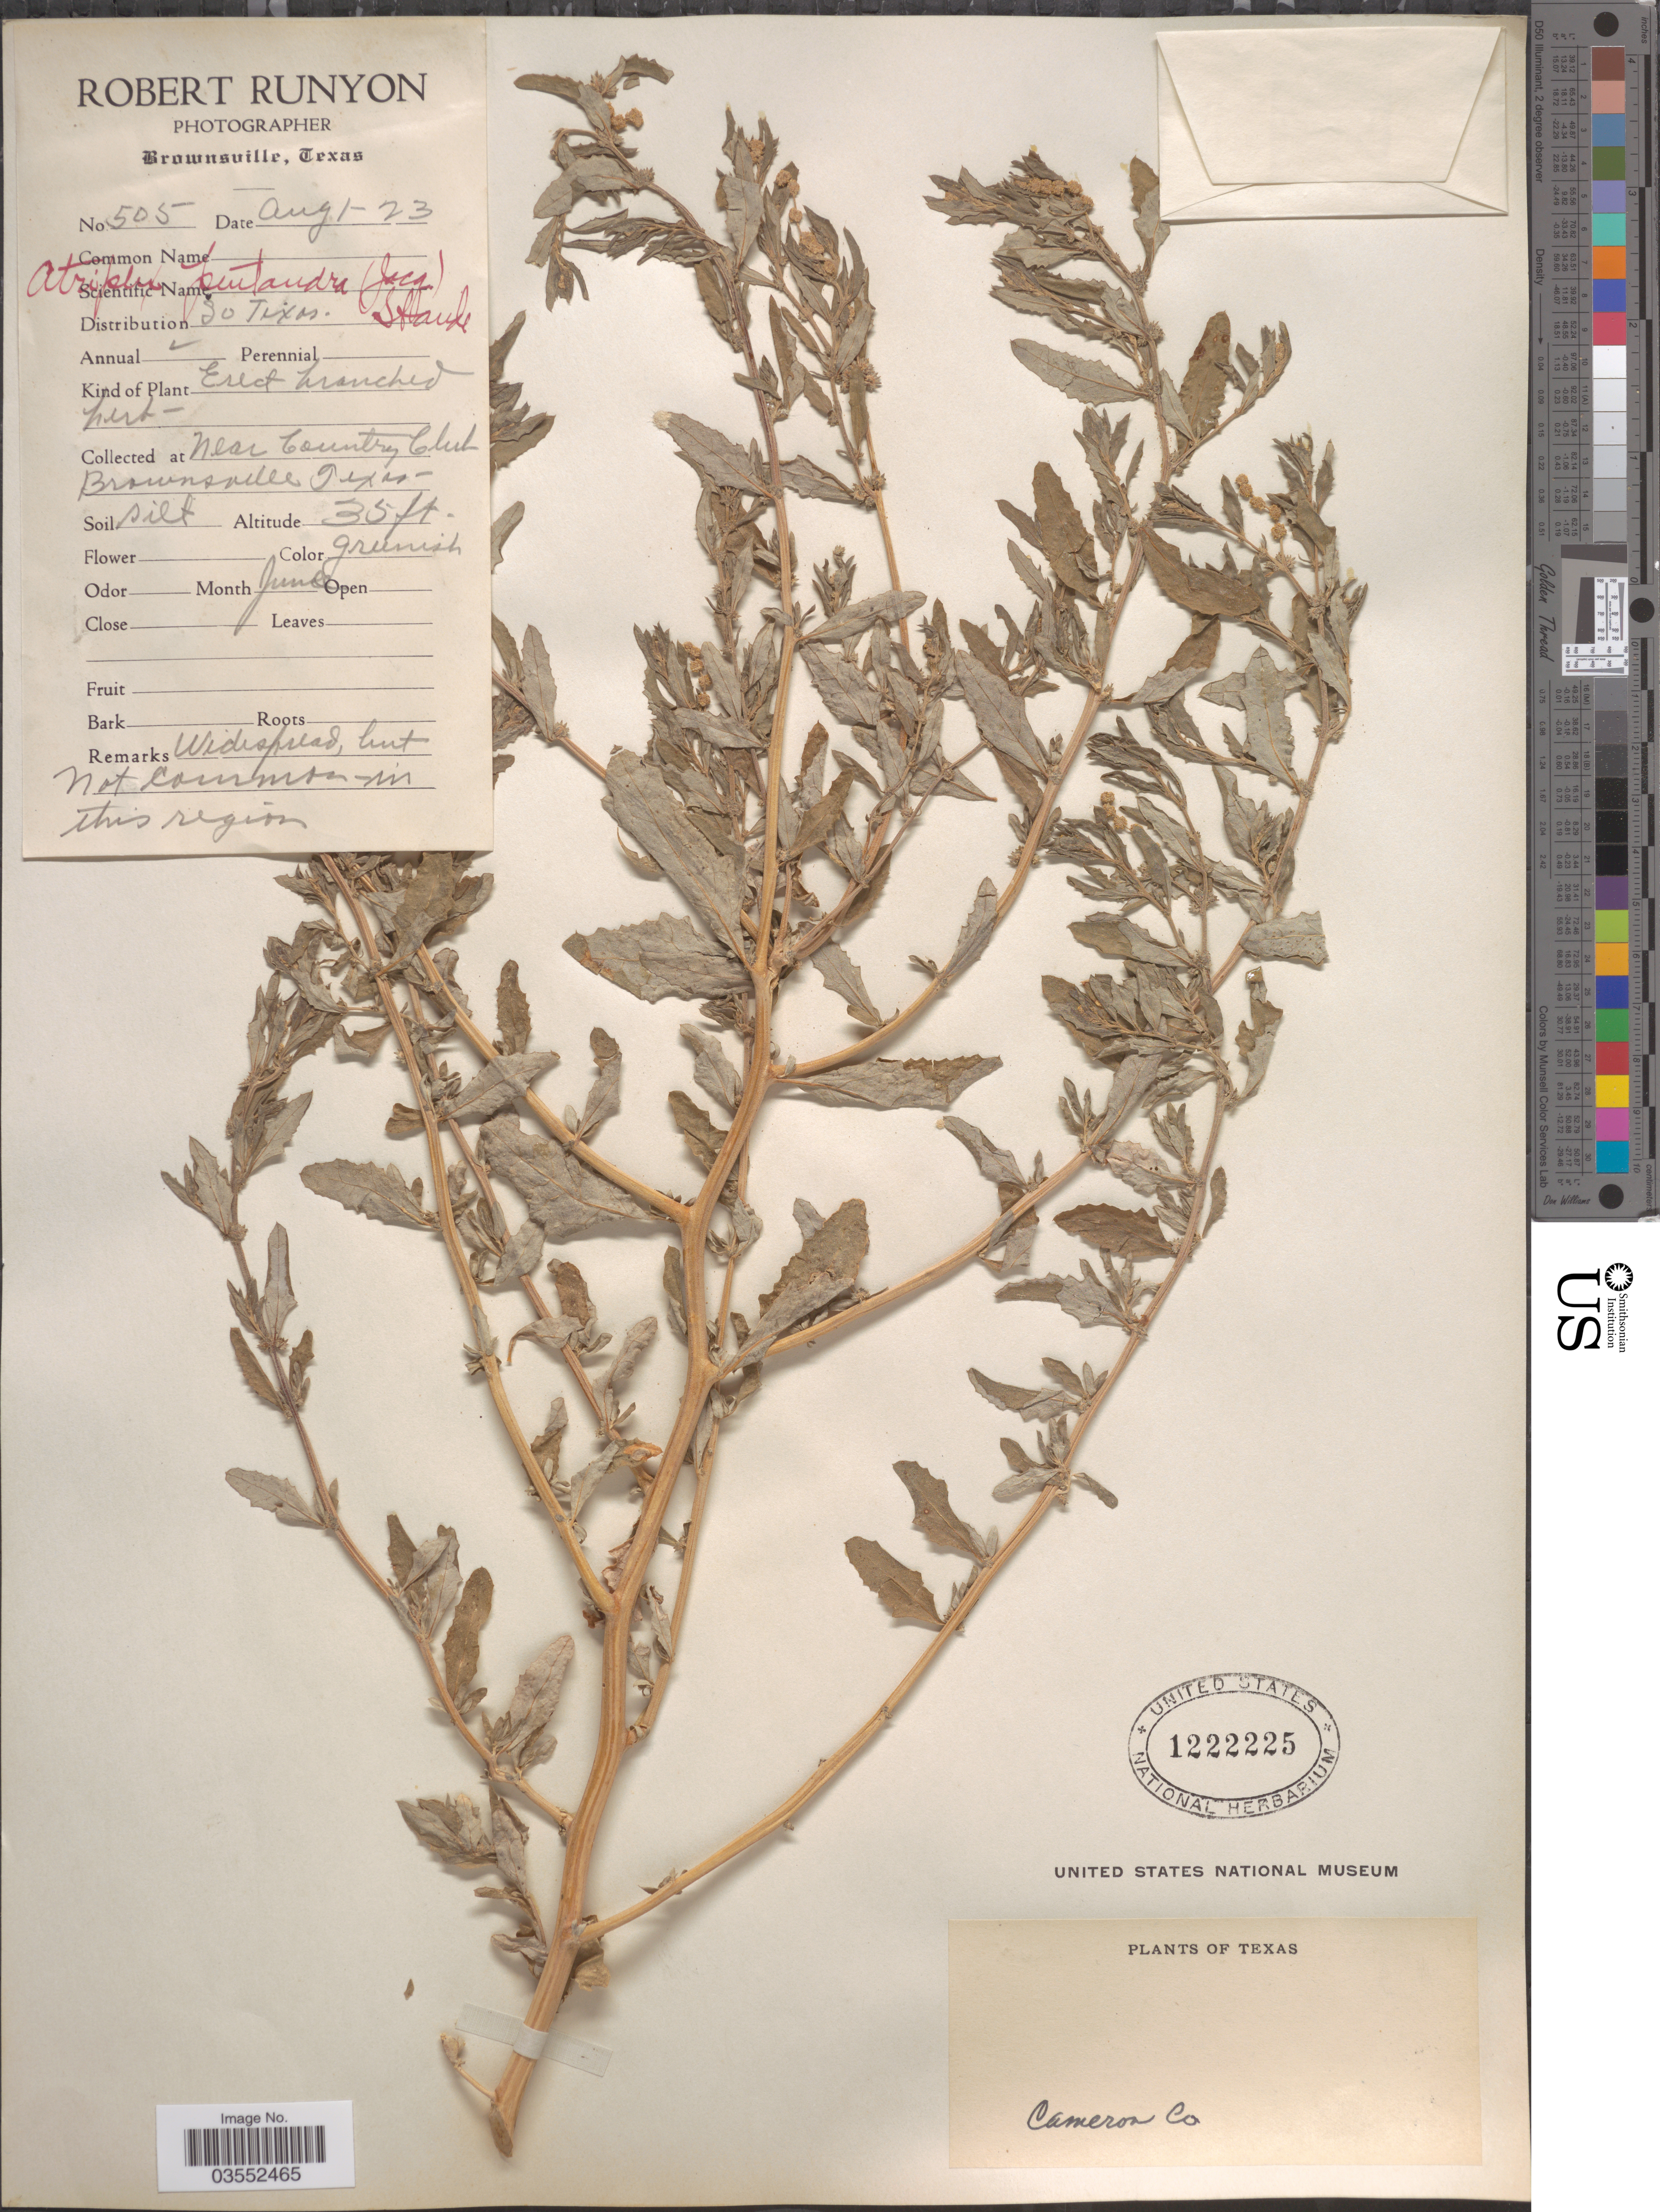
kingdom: Plantae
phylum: Tracheophyta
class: Magnoliopsida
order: Caryophyllales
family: Amaranthaceae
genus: Atriplex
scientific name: Atriplex pentandra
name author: (Jacq.) Standl.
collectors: R. Runyon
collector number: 505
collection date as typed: Transcribed d/m/y: 1/8/23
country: United States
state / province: Texas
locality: Cameron Co. So. Texas. Near Country Club Brownsville.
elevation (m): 11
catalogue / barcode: US 1222225